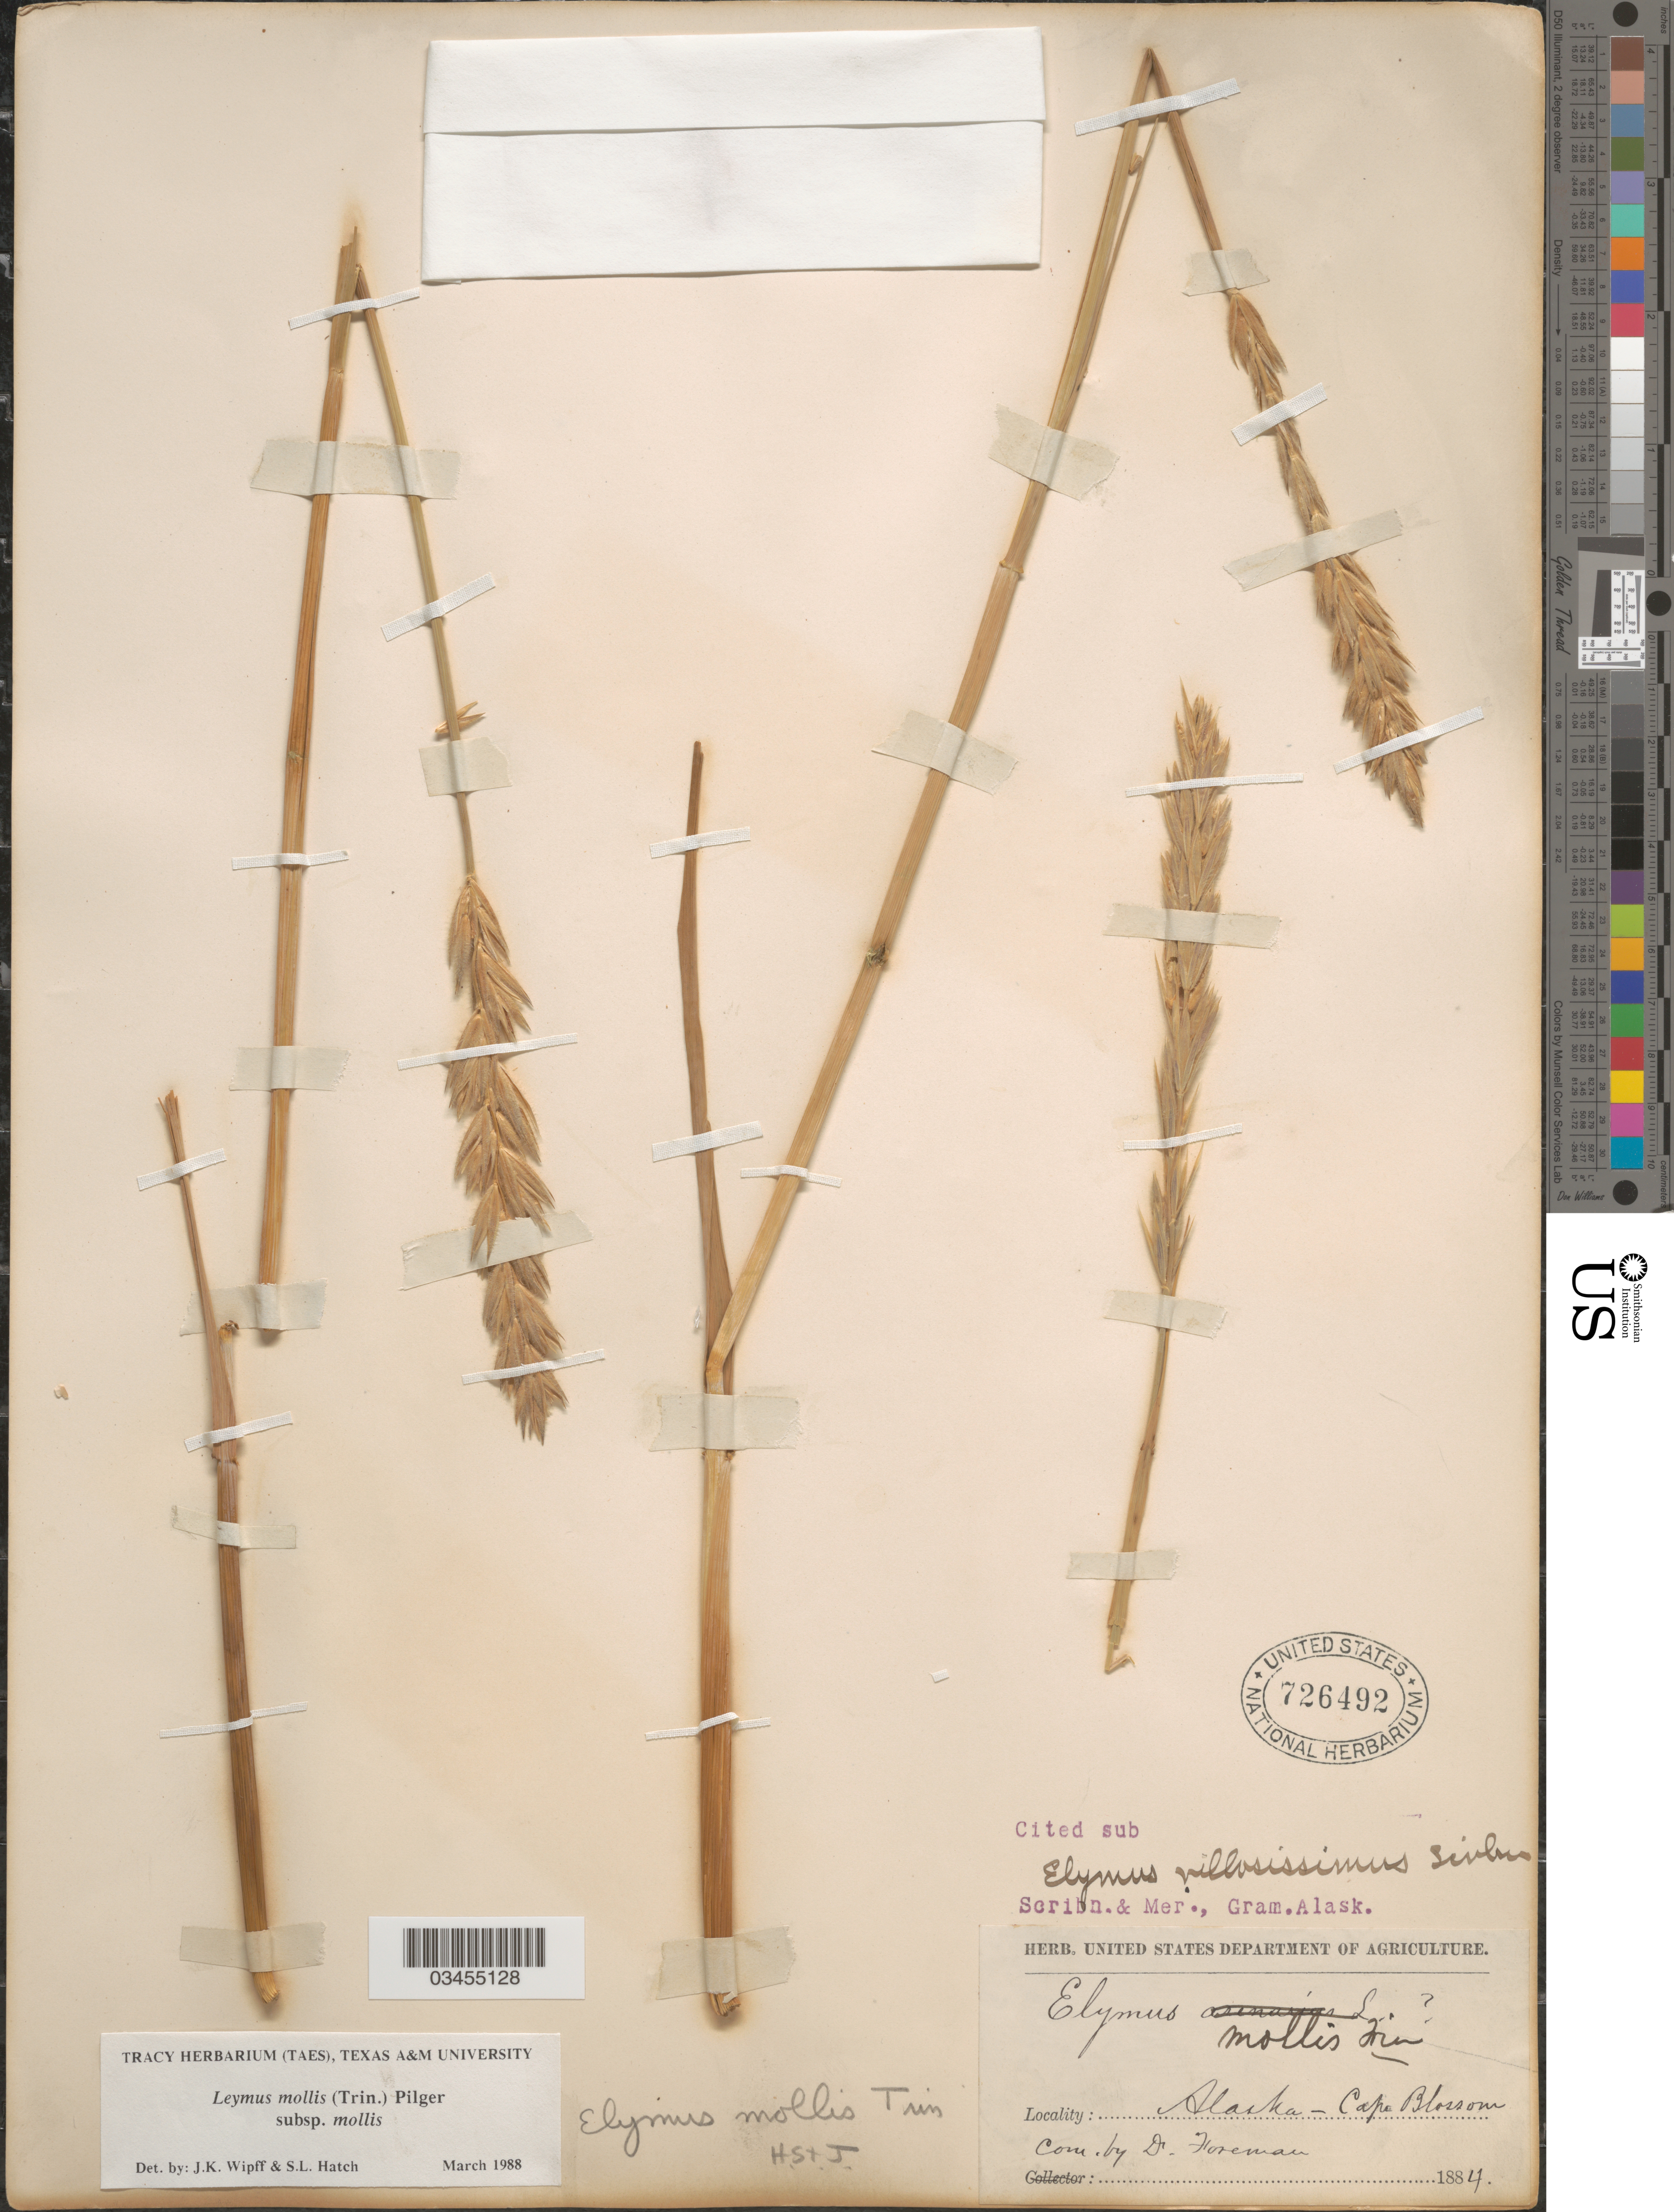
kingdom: Plantae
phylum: Tracheophyta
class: Liliopsida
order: Poales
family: Poaceae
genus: Leymus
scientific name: Leymus mollis subsp. mollis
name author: (Trin.) Pilg.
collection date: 1884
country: United States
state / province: Alaska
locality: Cape Blossom.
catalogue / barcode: US 726492